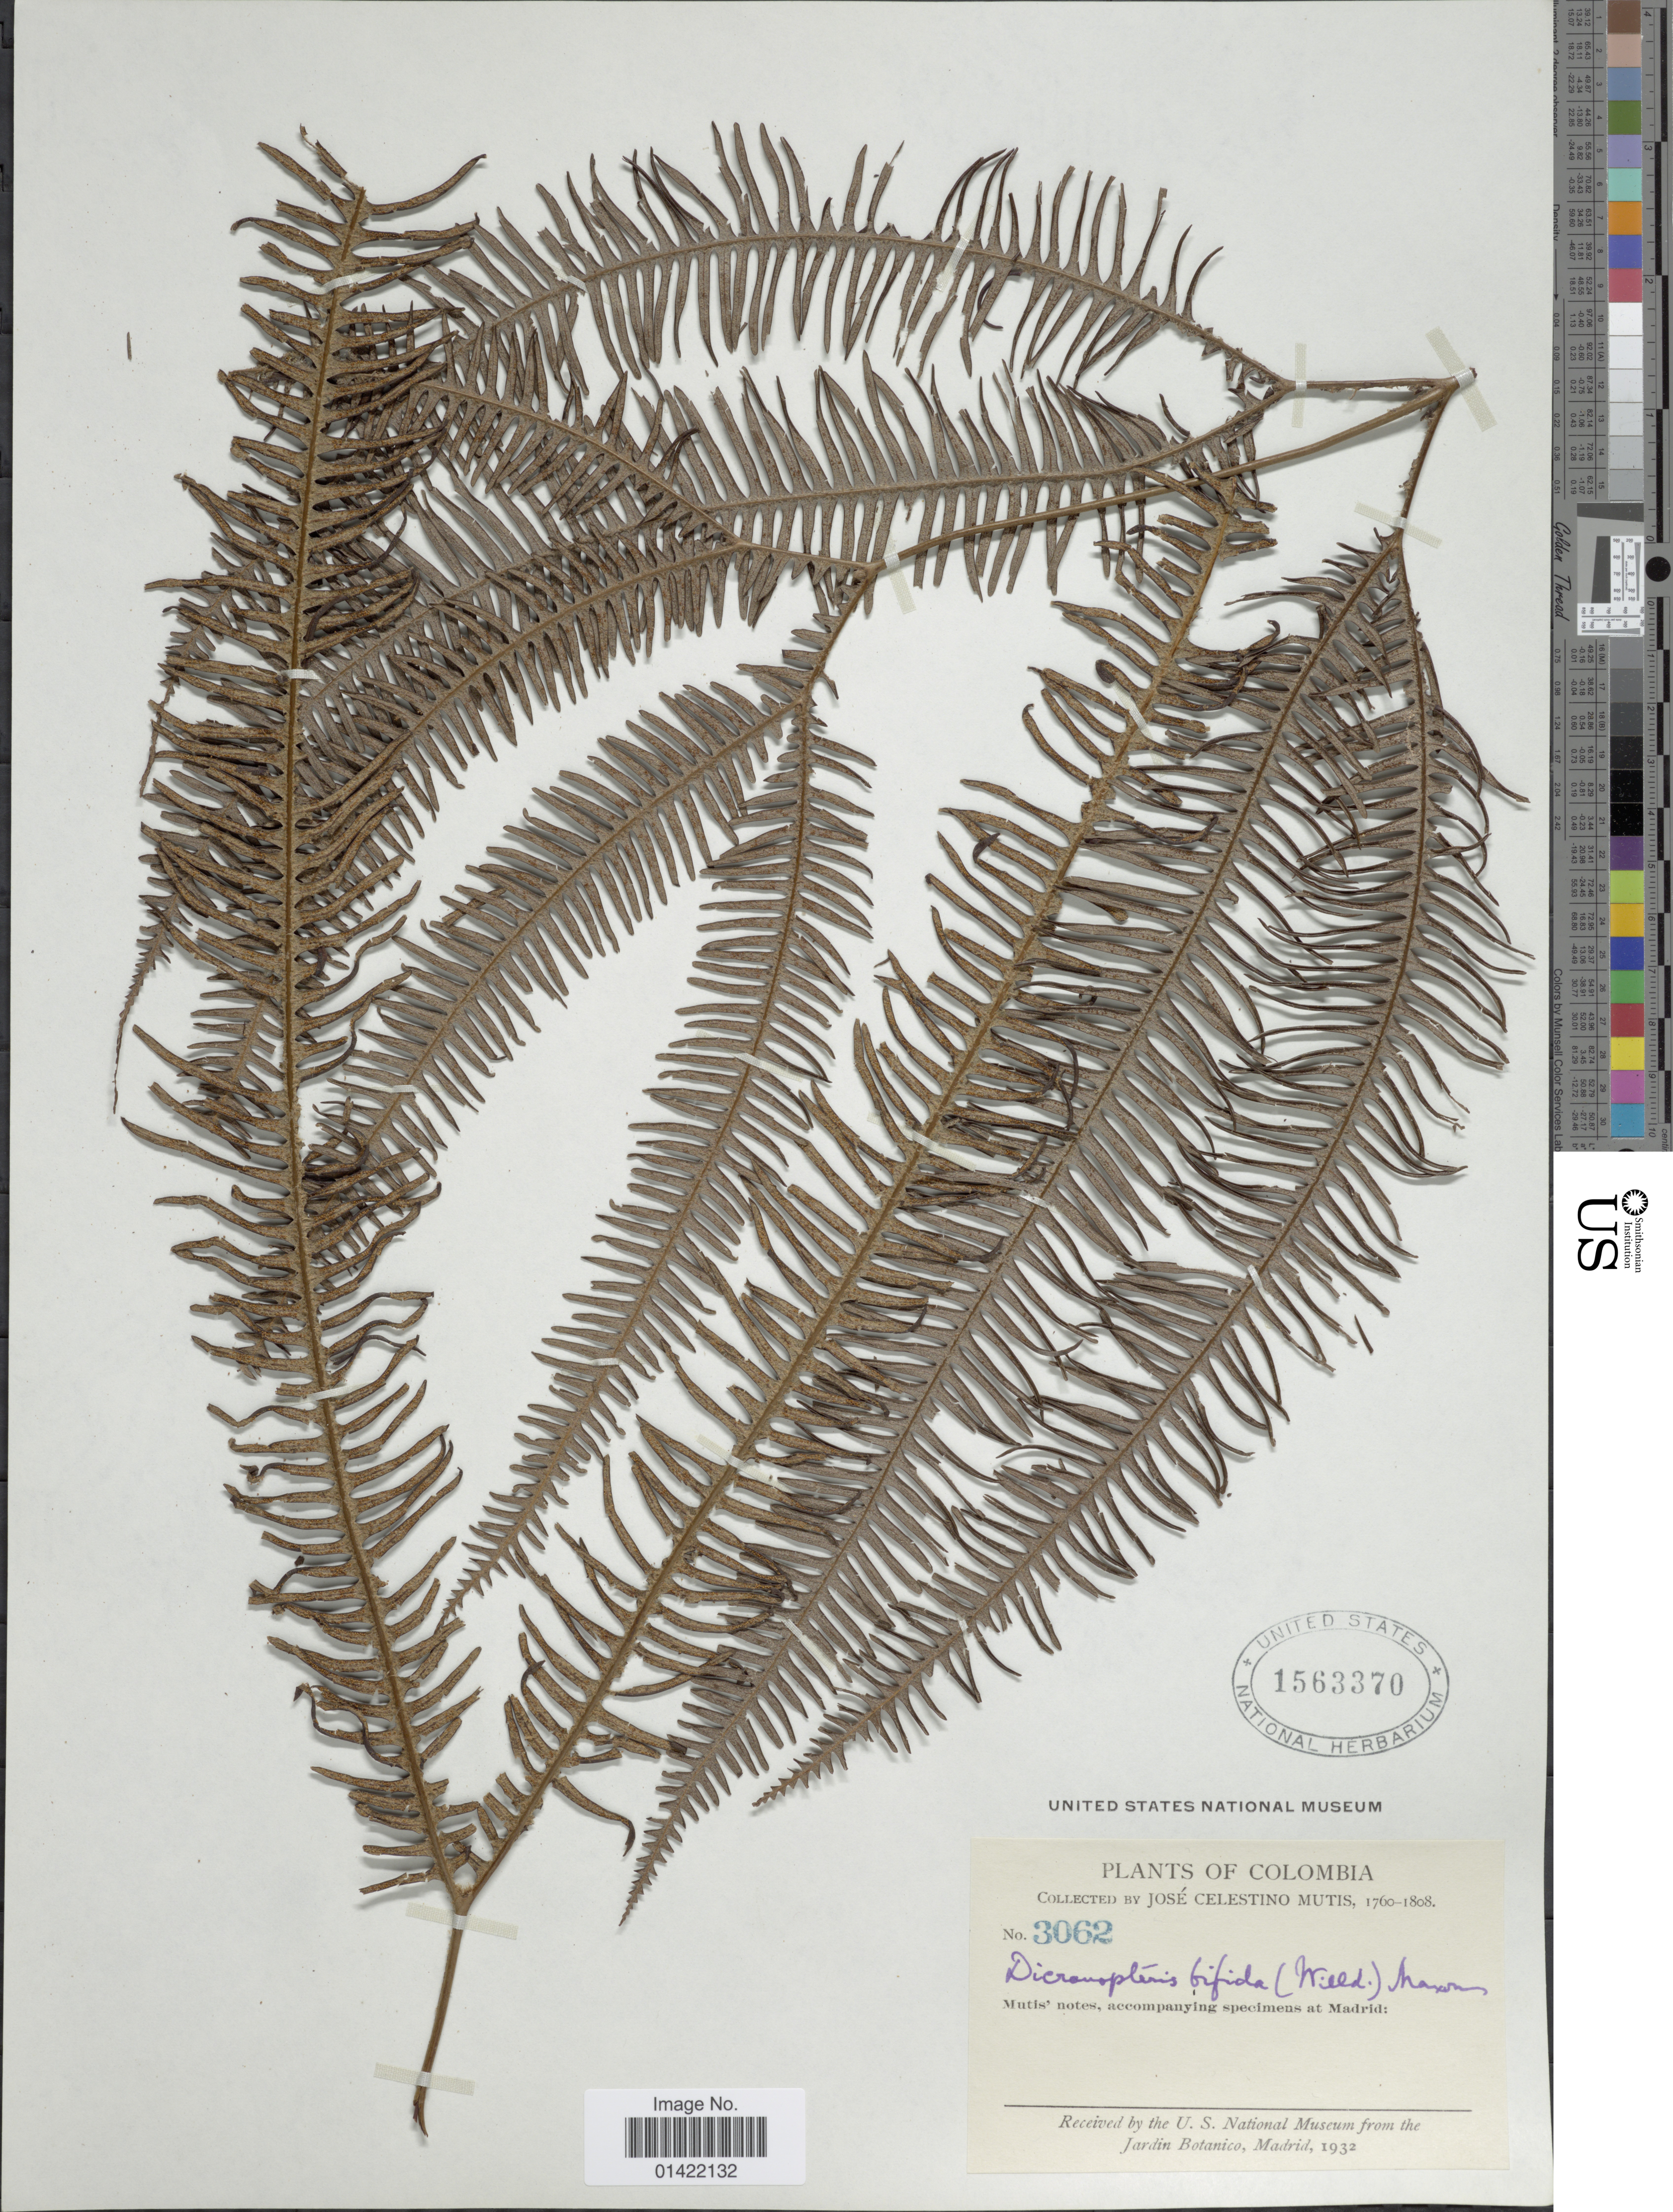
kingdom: Plantae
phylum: Tracheophyta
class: Polypodiopsida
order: Gleicheniales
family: Gleicheniaceae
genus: Sticherus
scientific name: Sticherus bifidus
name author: (Willd.) Ching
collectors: J. C. B. Mutis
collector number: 3062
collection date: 1760/1808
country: Colombia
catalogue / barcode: US 1562270